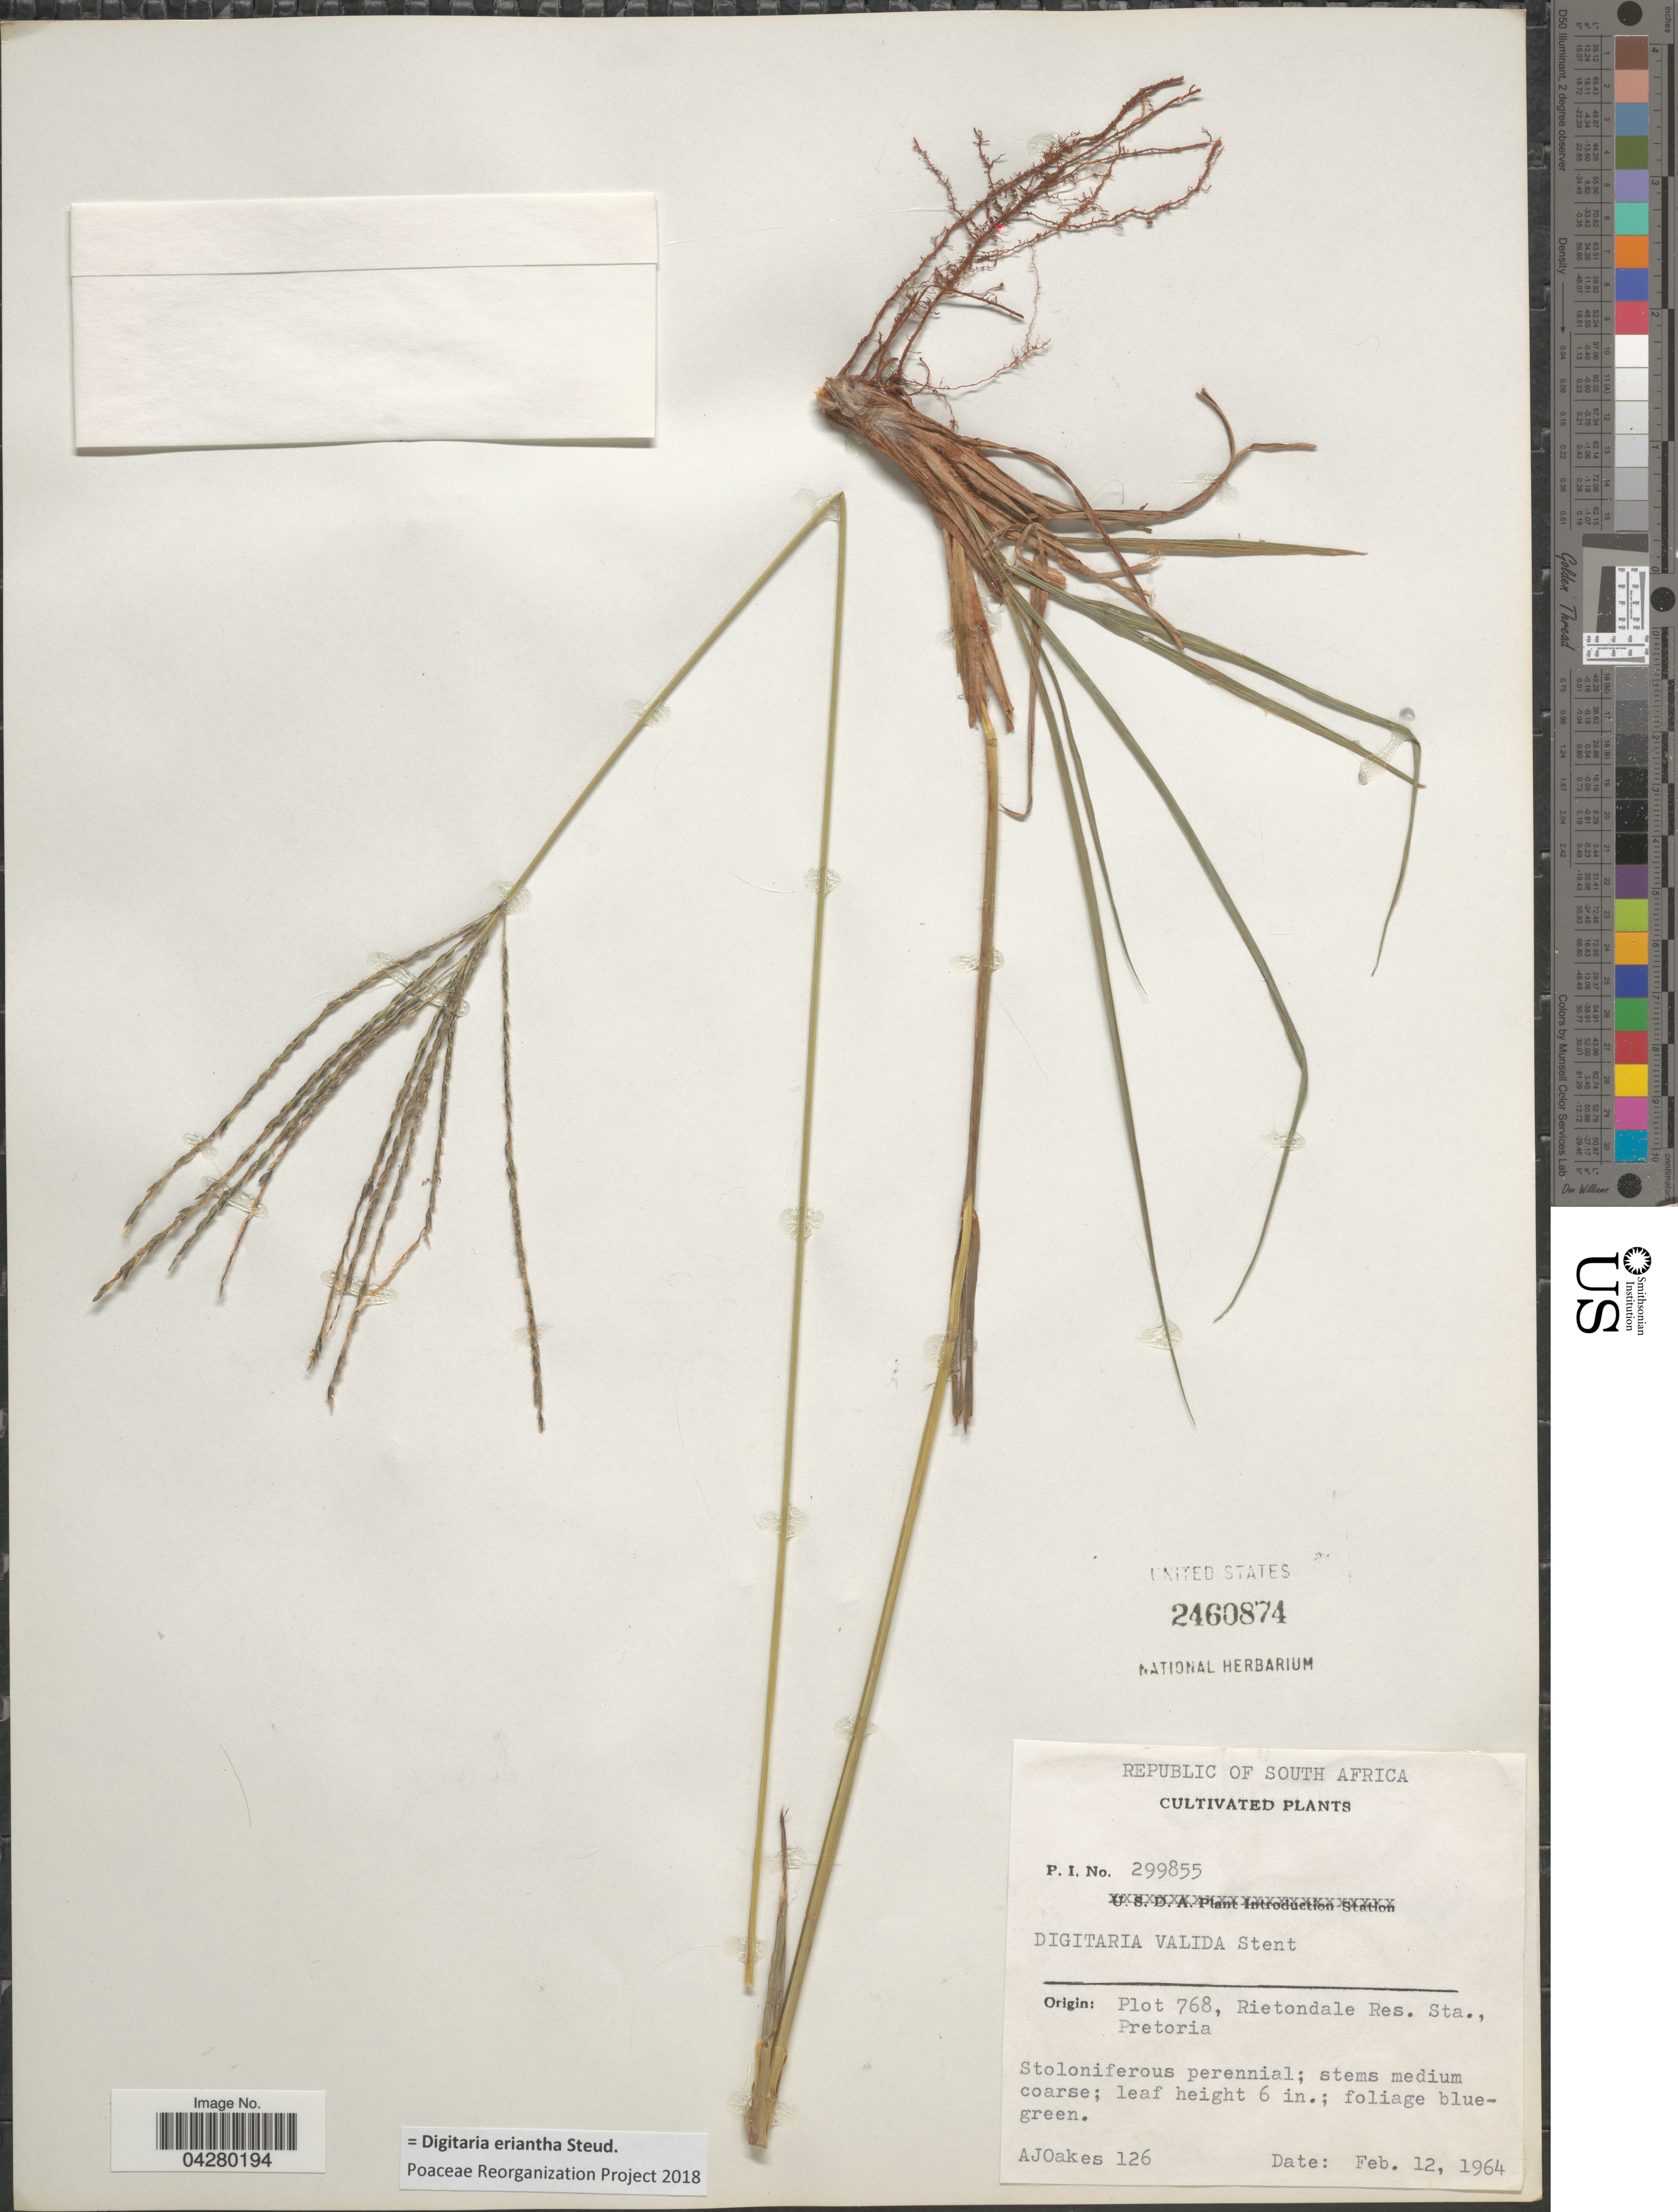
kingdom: Plantae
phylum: Tracheophyta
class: Liliopsida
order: Poales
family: Poaceae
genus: Digitaria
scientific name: Digitaria eriantha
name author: Steud.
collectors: A. Oakes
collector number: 126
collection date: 1964-02-12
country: South Africa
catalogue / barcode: US 2460874